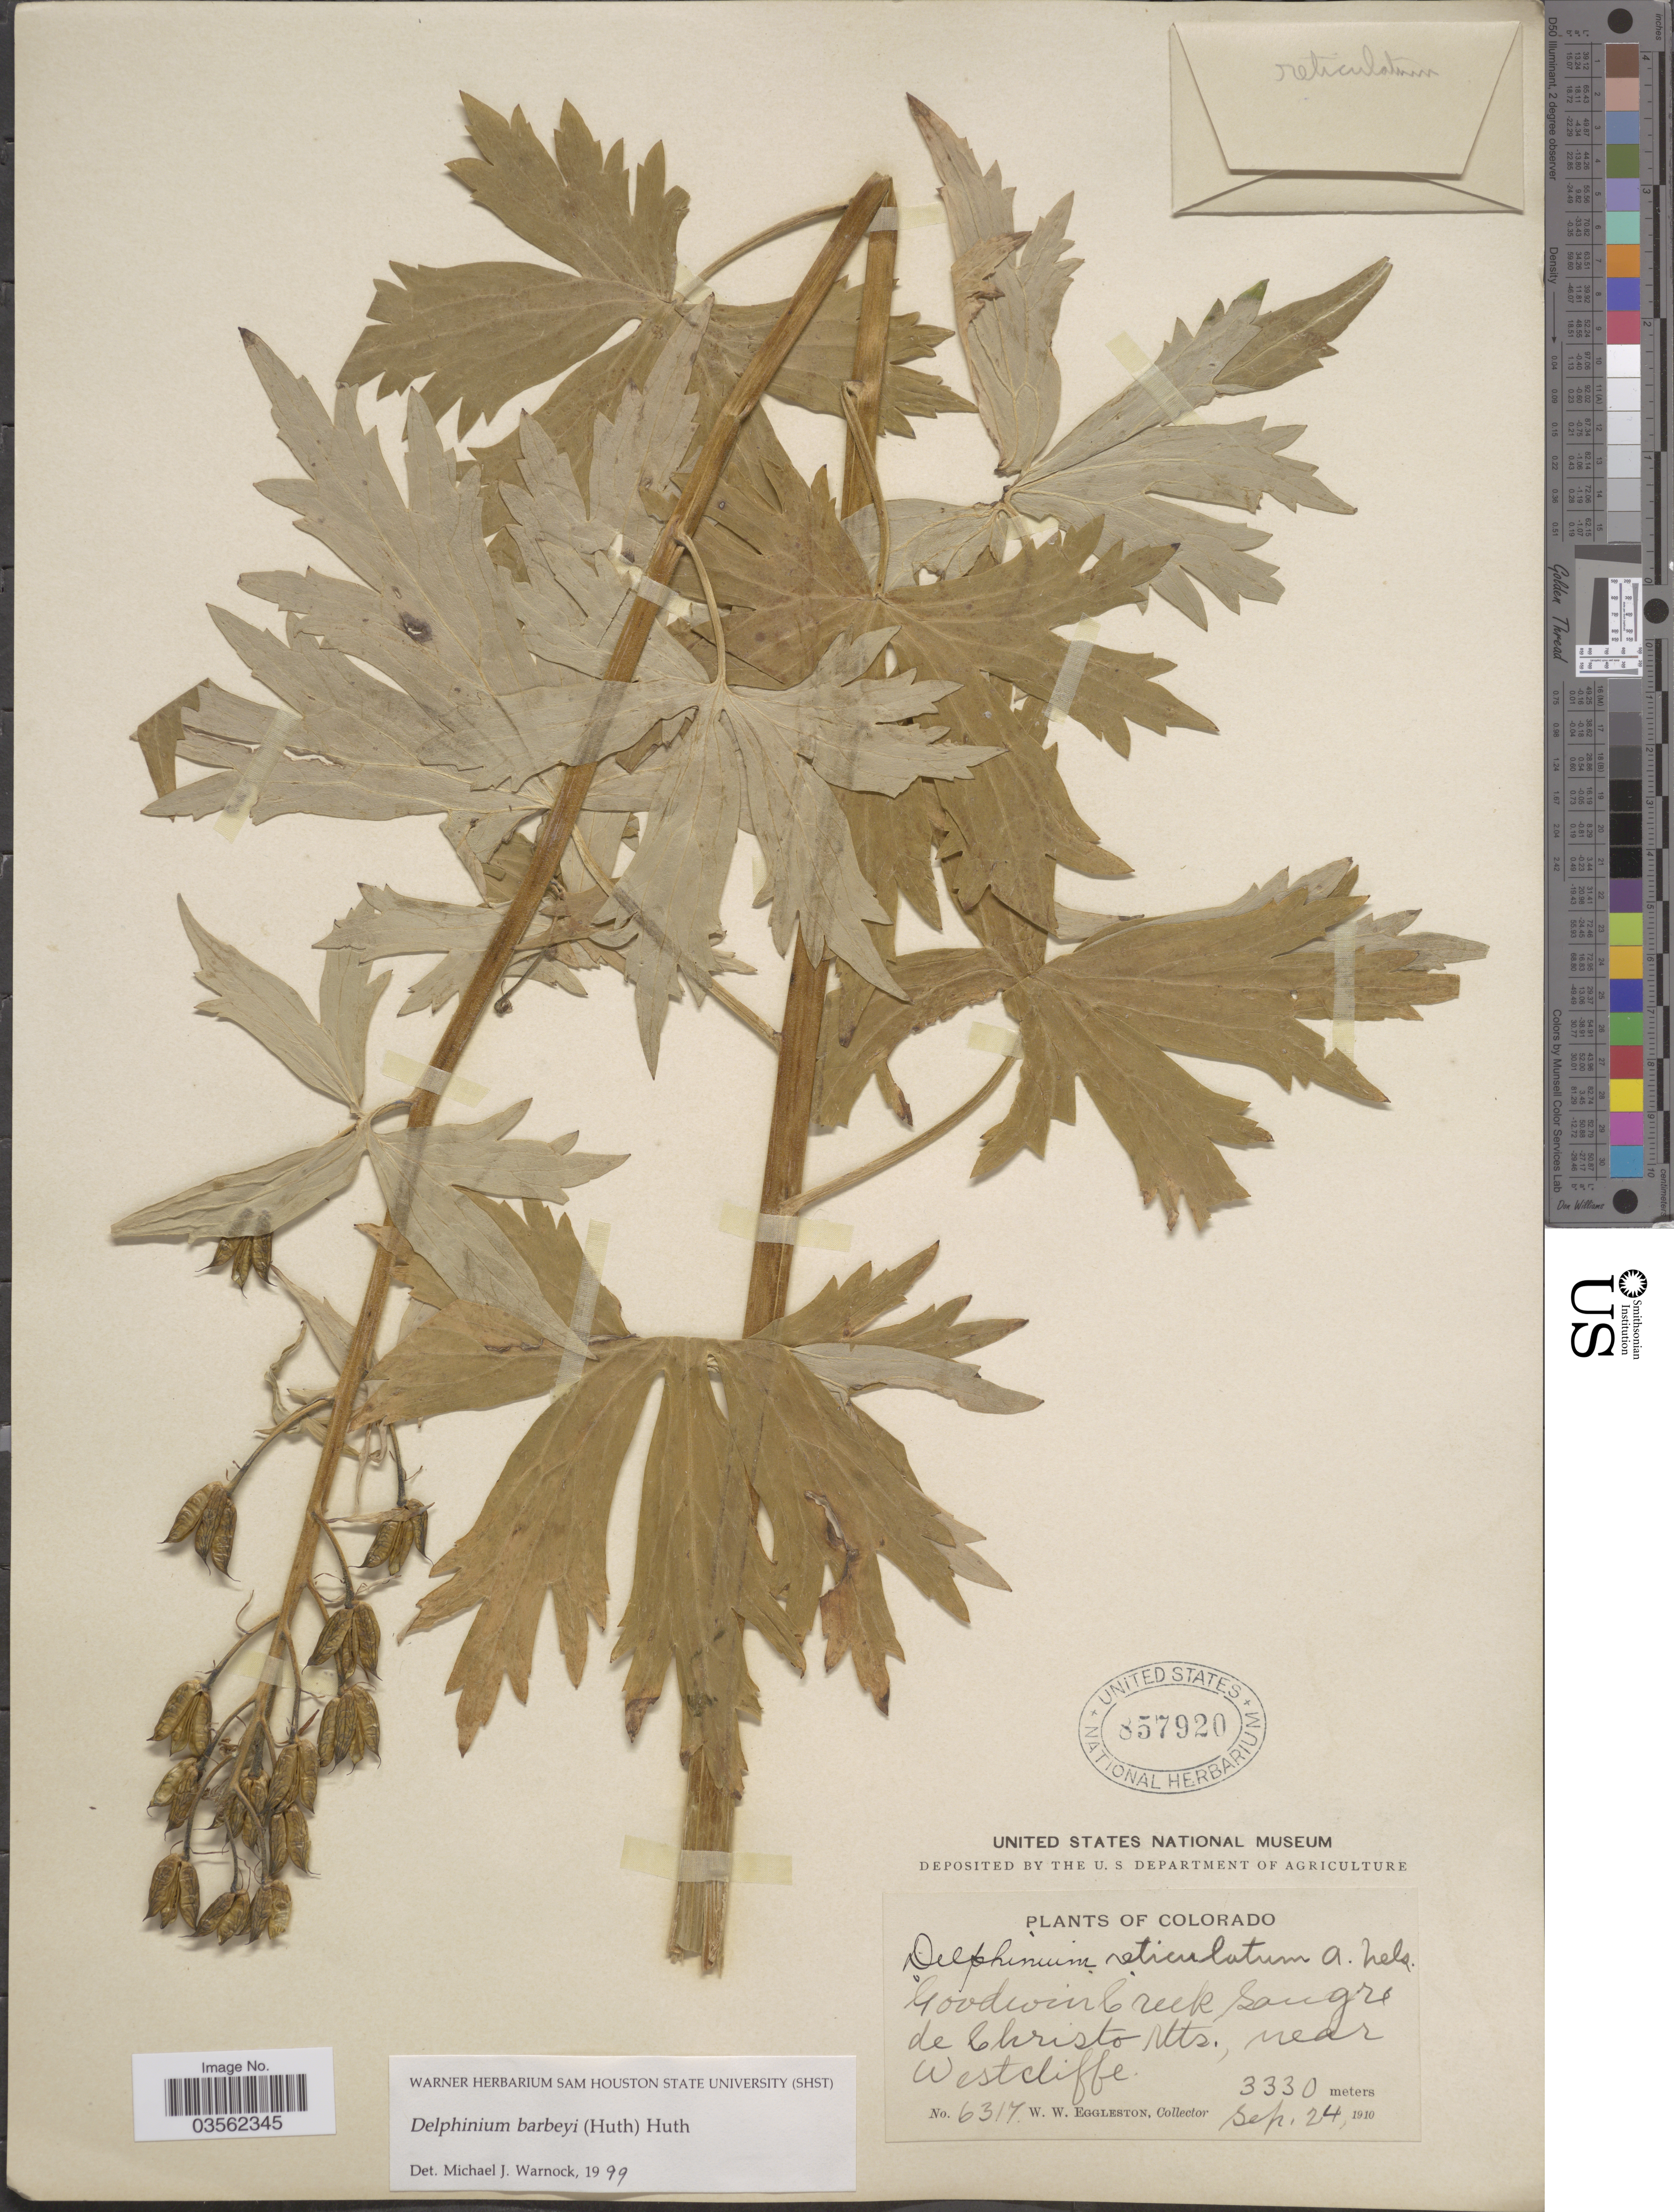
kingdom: Plantae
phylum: Tracheophyta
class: Magnoliopsida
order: Ranunculales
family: Ranunculaceae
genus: Delphinium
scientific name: Delphinium barbeyi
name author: (Huth) Huth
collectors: W. W. Eggleston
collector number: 6317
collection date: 1910-09-24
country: United States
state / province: Colorado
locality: Goodwin Creek Sangre de Christo Mts., near Westcliffe.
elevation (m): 3330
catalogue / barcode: US 857920